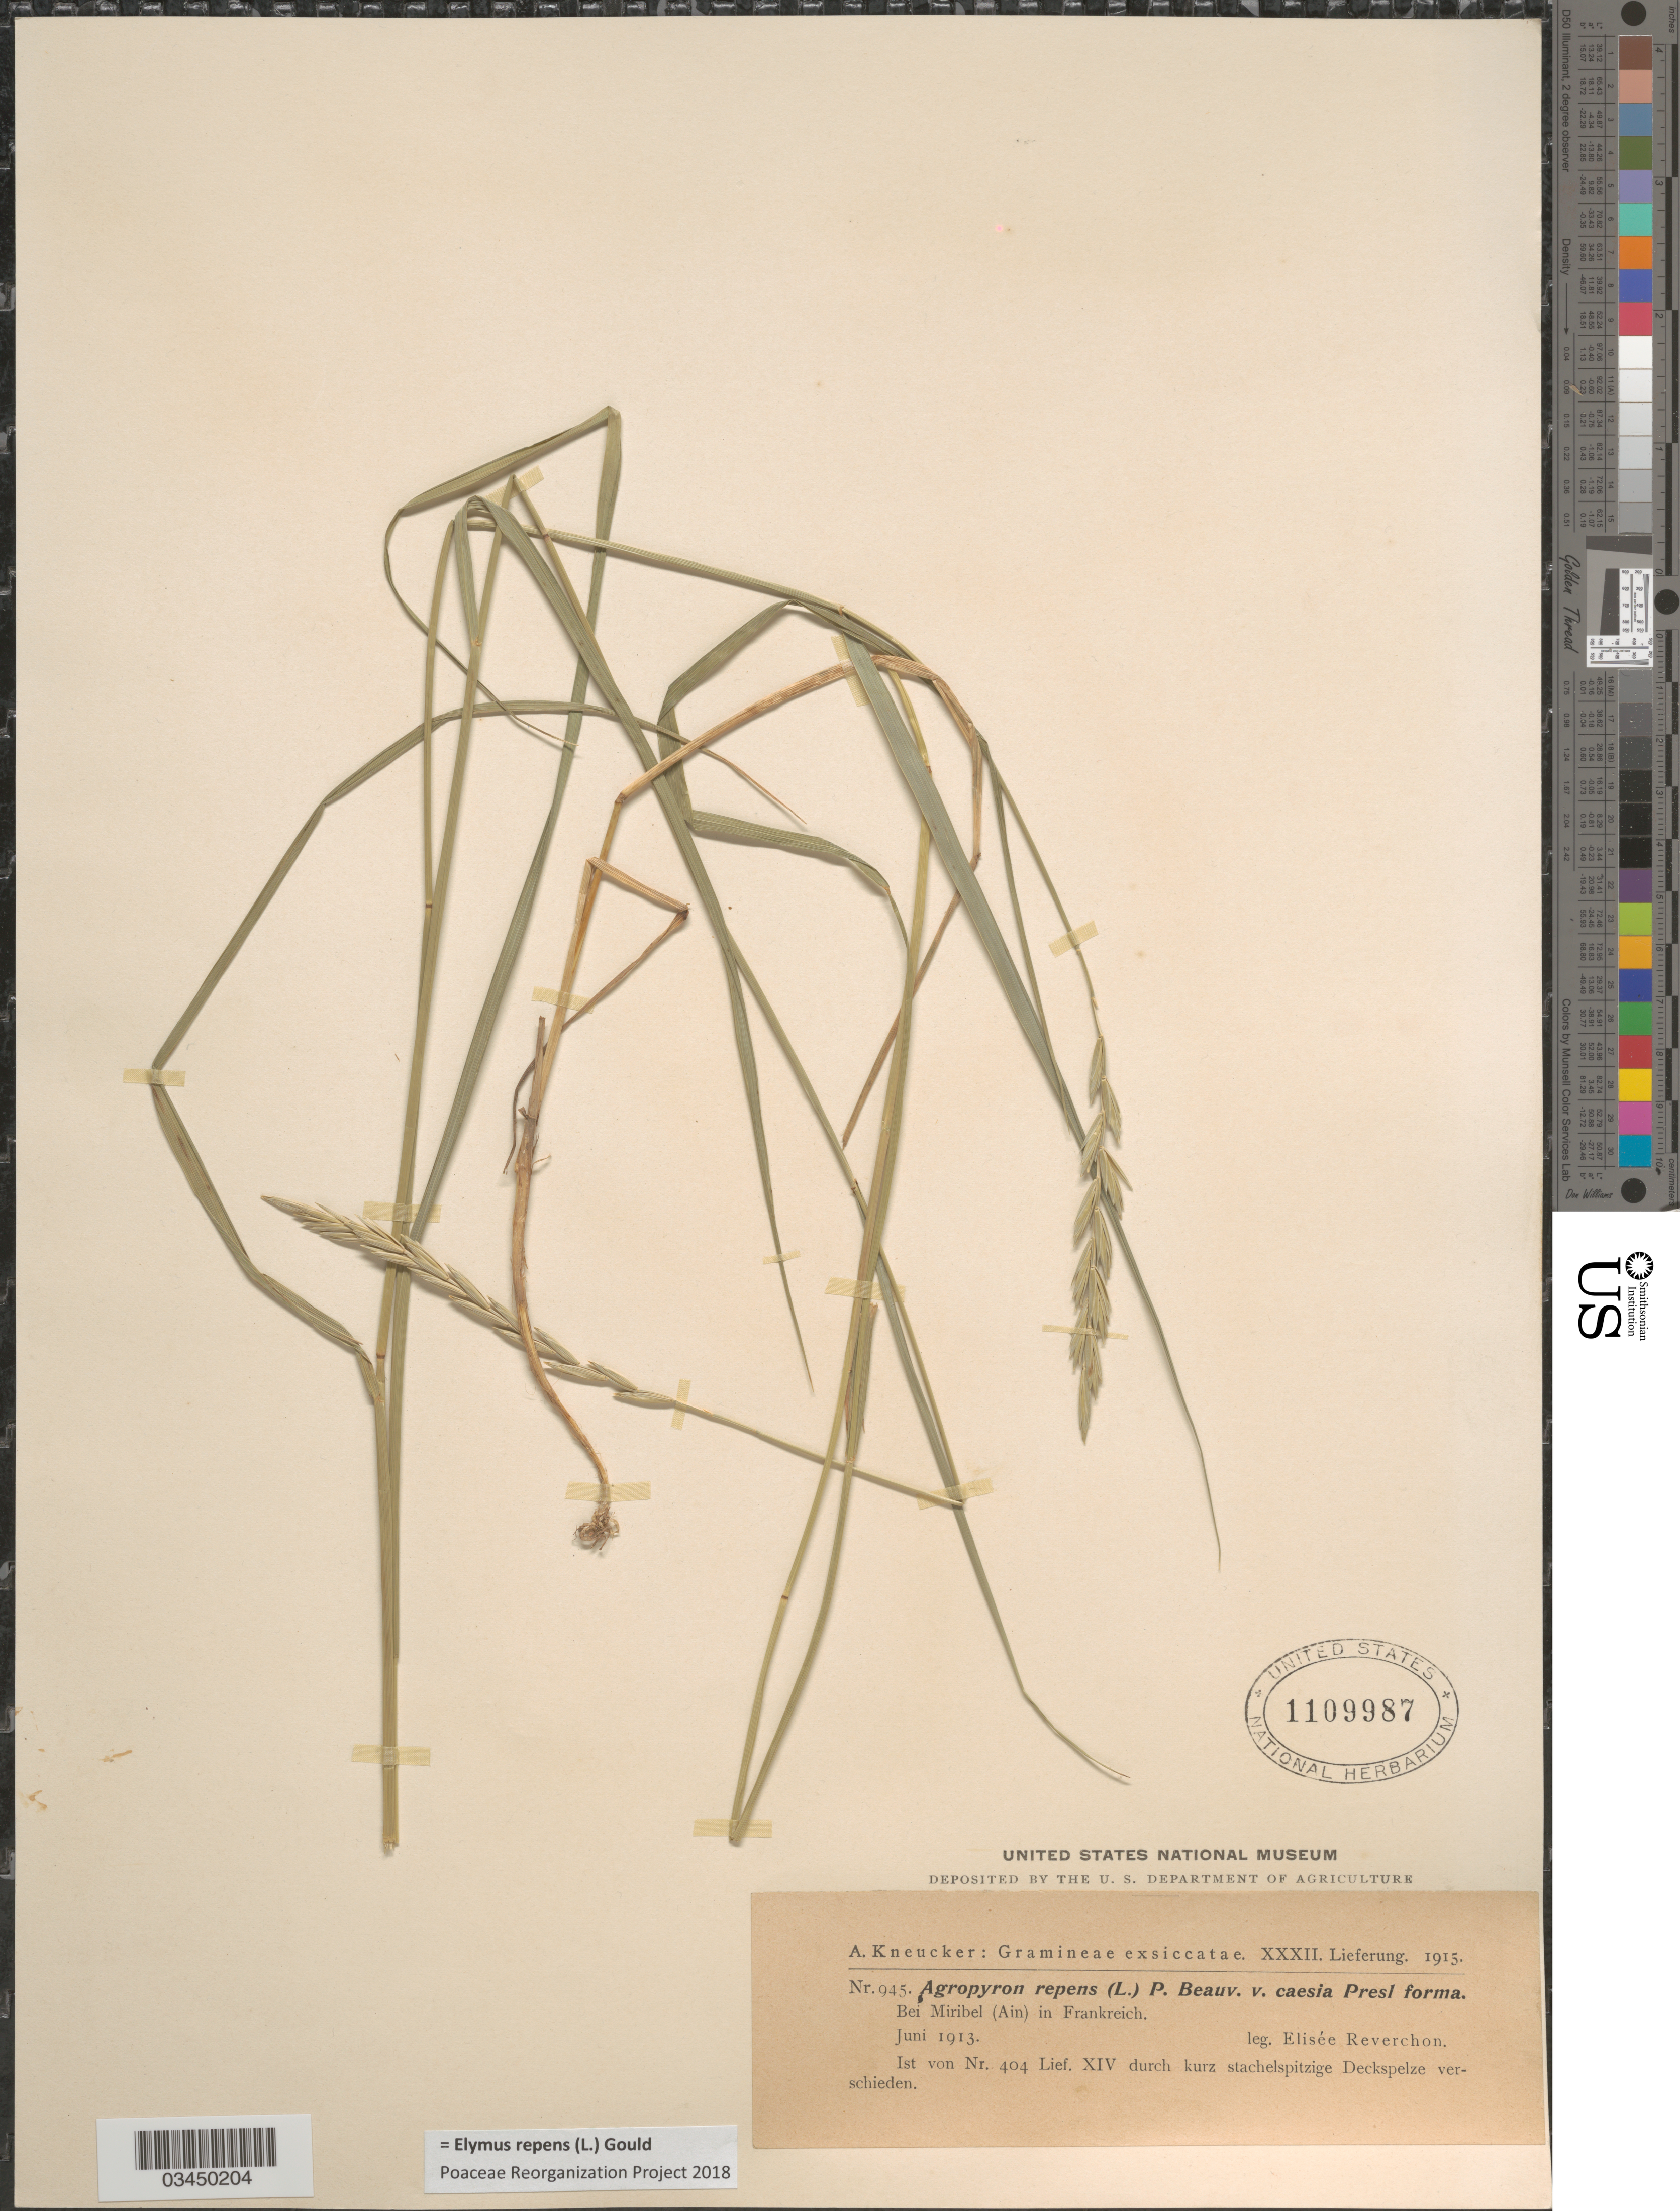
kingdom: Plantae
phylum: Tracheophyta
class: Liliopsida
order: Poales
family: Poaceae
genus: Elymus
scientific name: Elymus repens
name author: (L.) Gould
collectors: E. Reverchon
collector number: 945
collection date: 1913-06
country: France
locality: Bei Miribel (Ain) in Frankreich.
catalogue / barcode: US 1109987